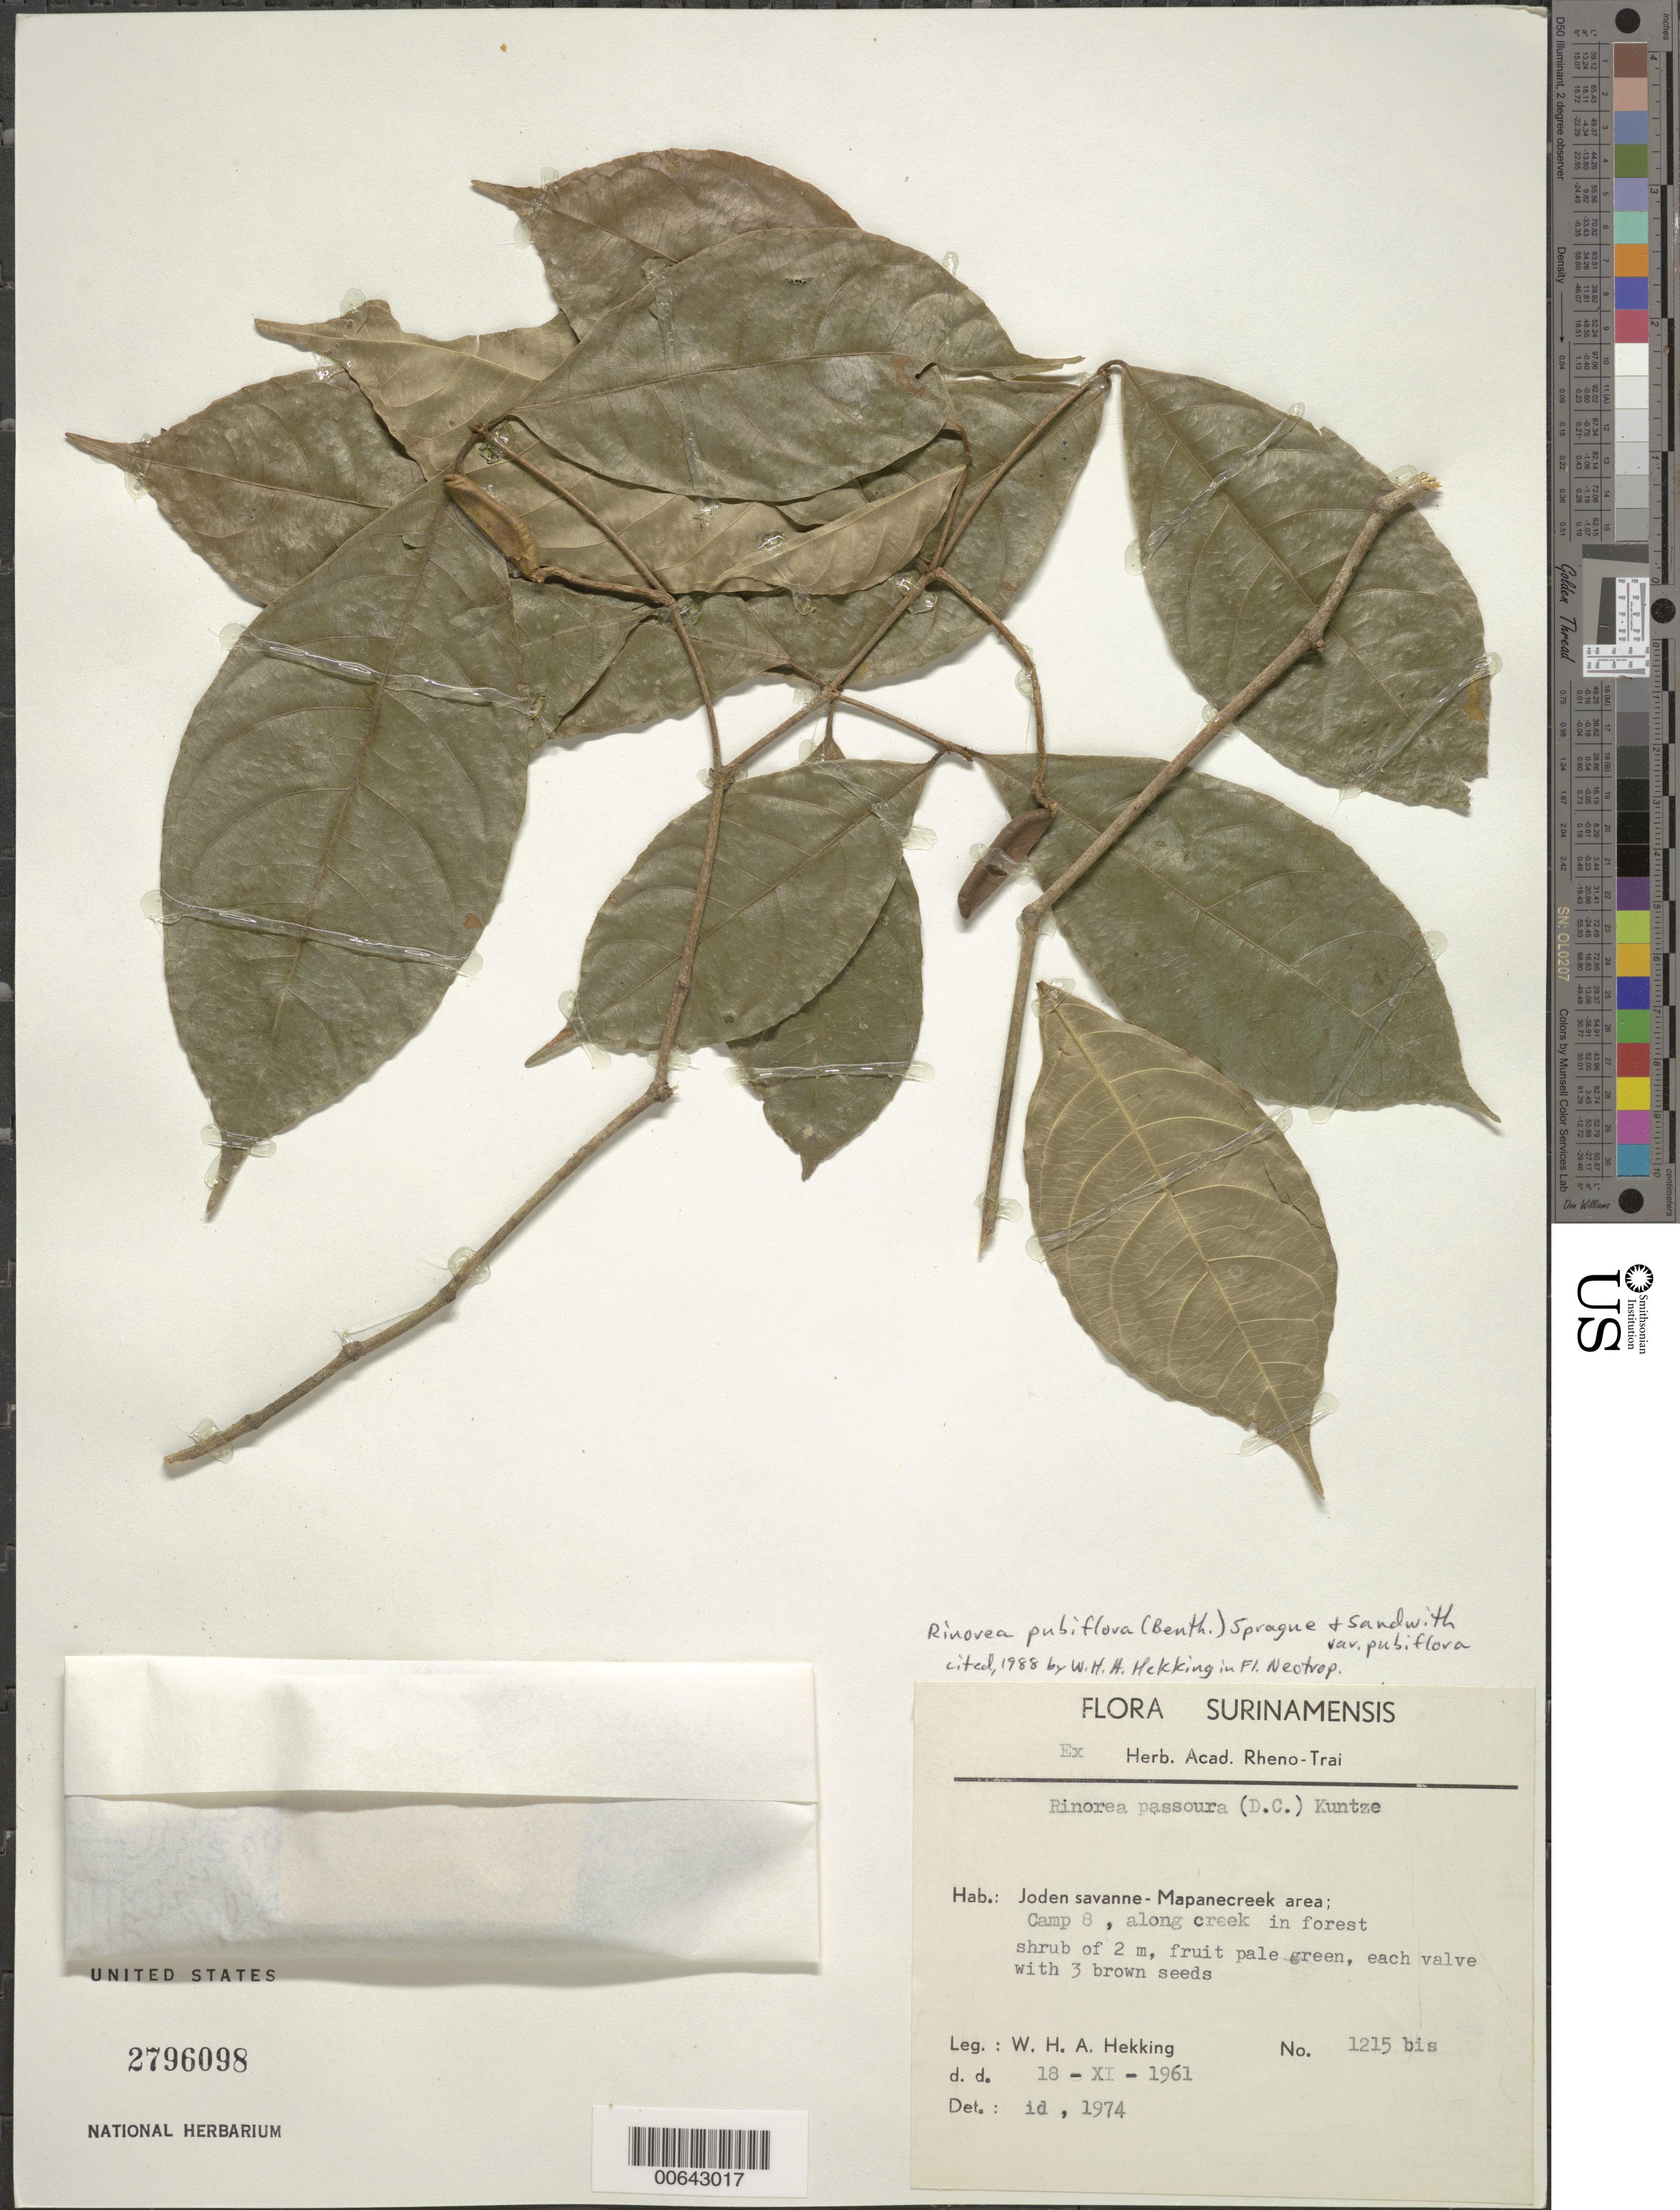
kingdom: Plantae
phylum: Tracheophyta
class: Magnoliopsida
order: Malpighiales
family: Violaceae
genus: Rinorea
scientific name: Rinorea pubiflora var. pubiflora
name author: (Benth.) Sprague & Sandwith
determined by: Hekking, W. H. A.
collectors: W. H. A. Hekking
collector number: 1215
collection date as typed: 18-Nov-61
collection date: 1961-11-18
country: Suriname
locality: Jodensavanne-Mapane kreek area (Suriname R.), near Camp 8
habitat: Along creek in forest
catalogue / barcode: US 2796098